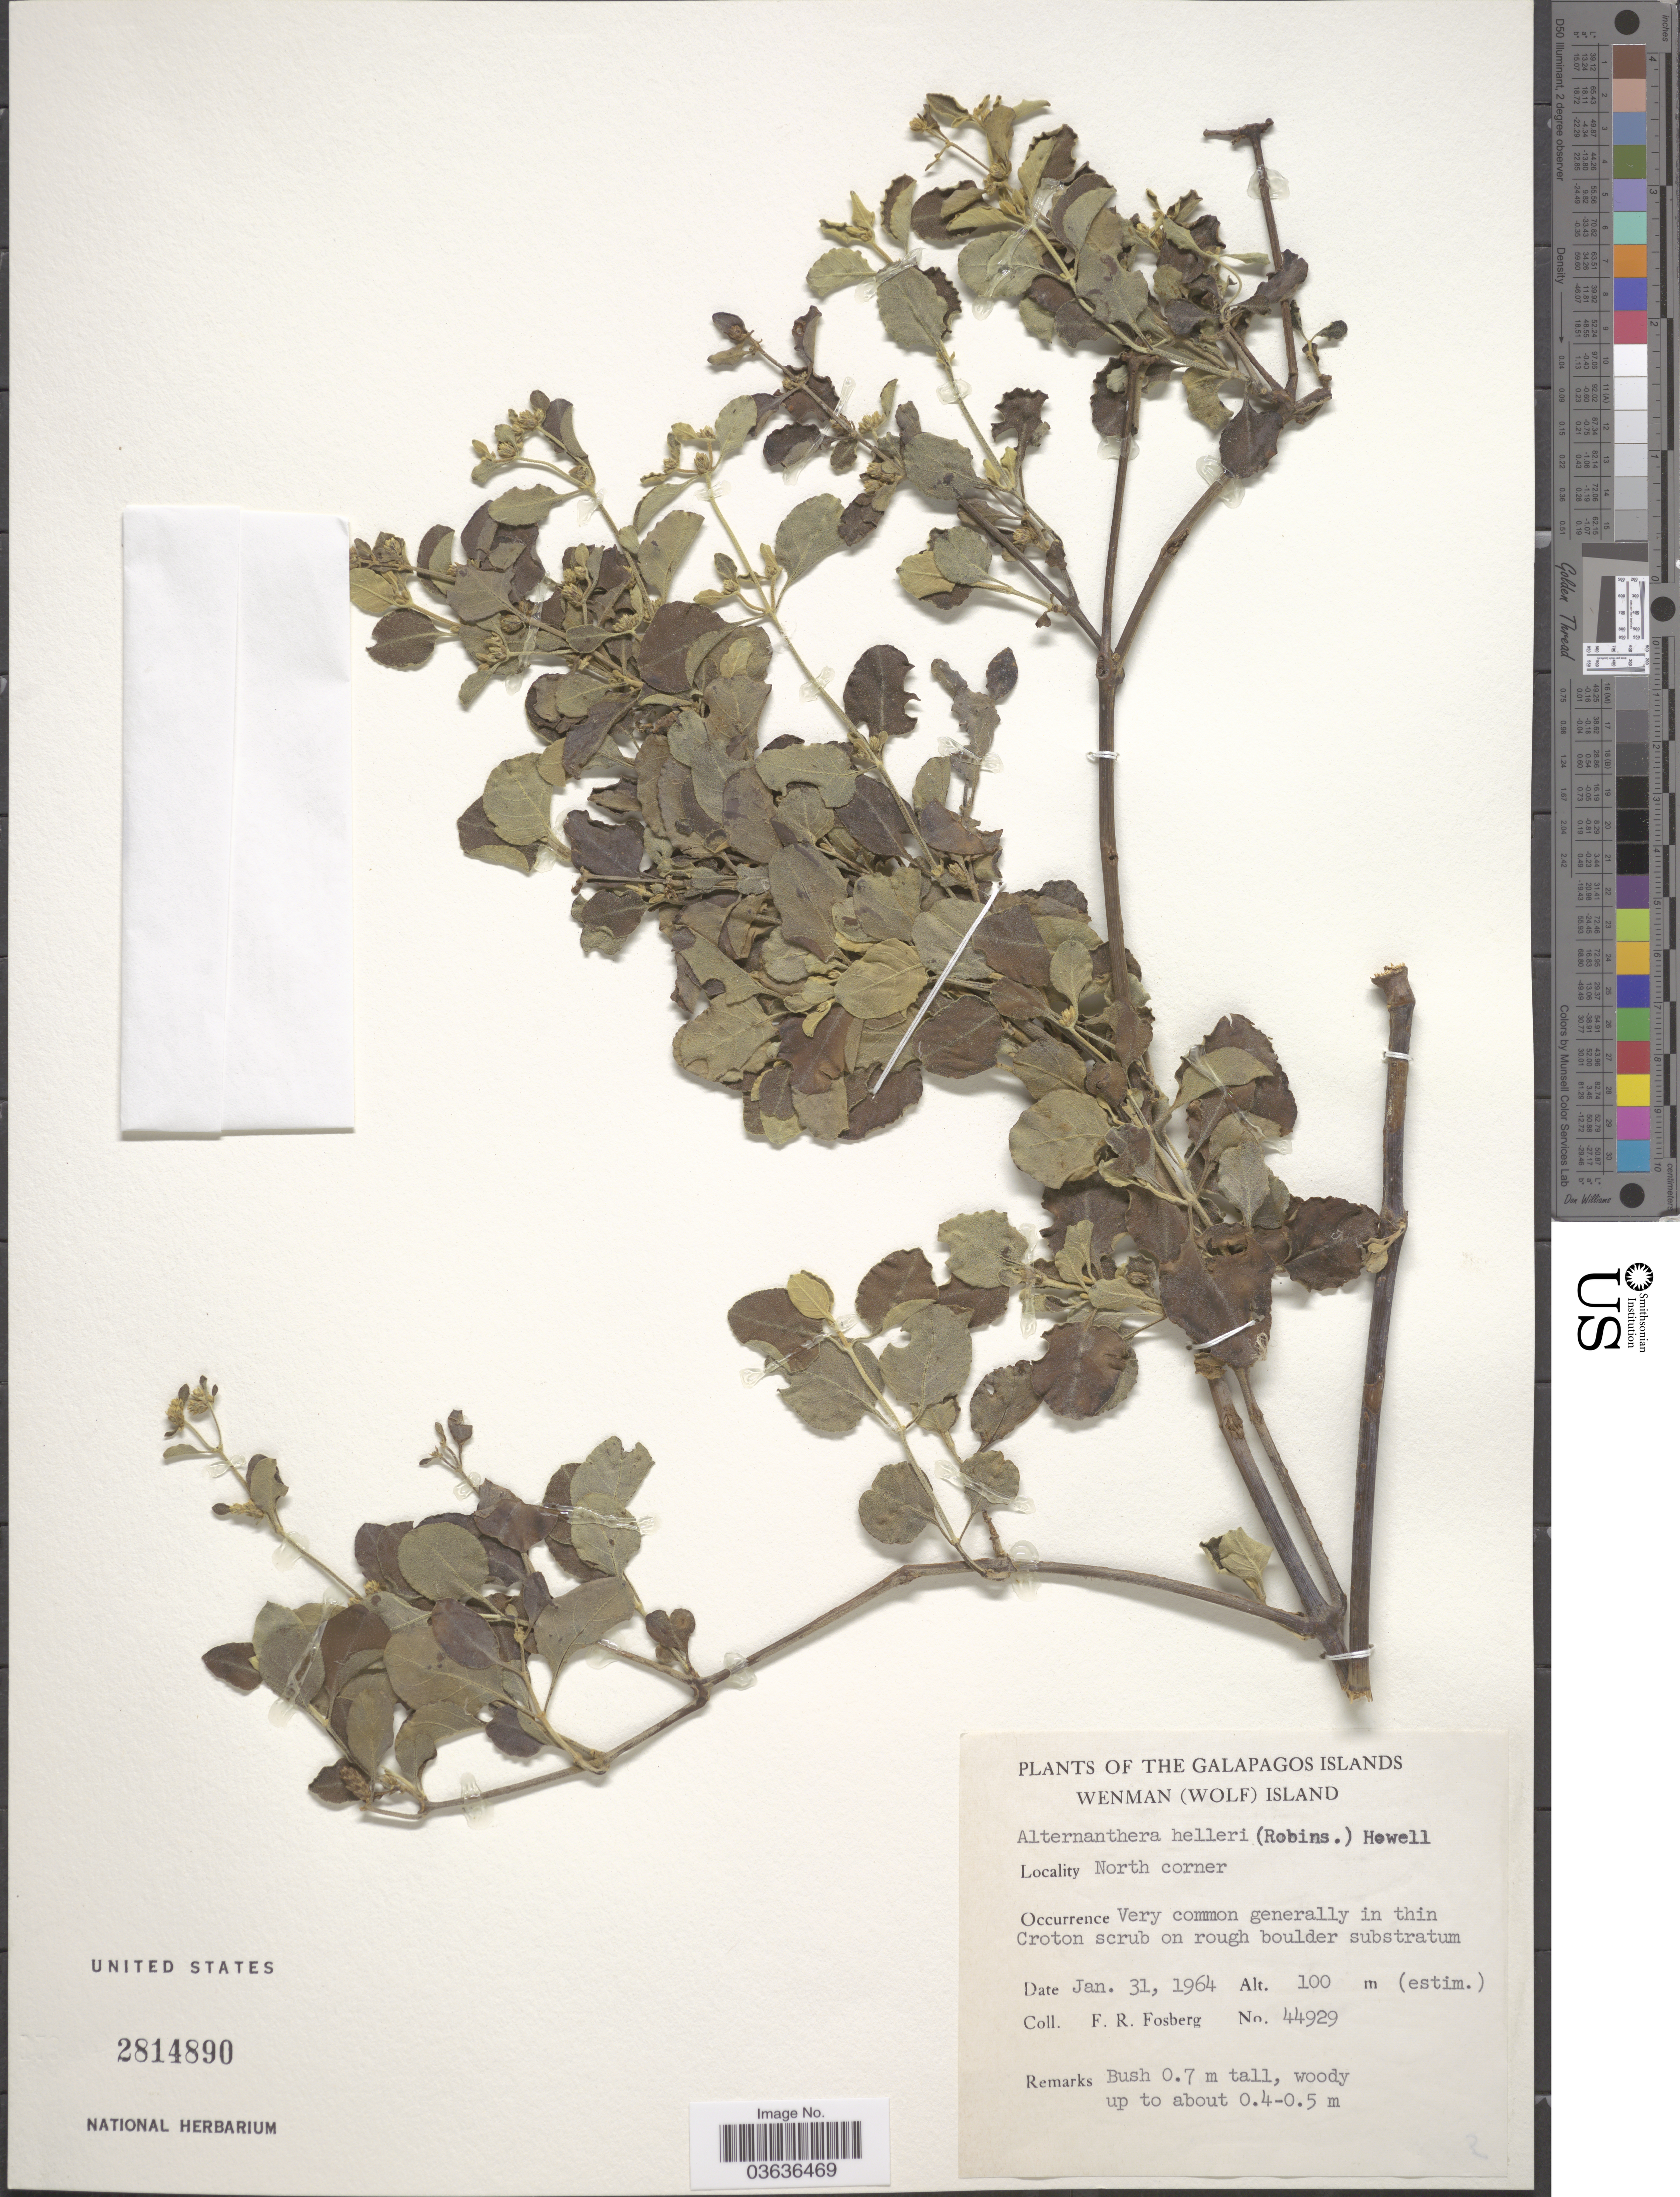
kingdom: Plantae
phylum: Tracheophyta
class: Magnoliopsida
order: Caryophyllales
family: Amaranthaceae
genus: Alternanthera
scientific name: Alternanthera helleri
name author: (B.L. Rob.) J.T. Howell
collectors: F. R. Fosberg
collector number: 44929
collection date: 1964-01-31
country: Ecuador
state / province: Colón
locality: The Galapagos Islands. Wenman (Wolf) Island. North corner.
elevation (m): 100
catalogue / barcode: US 2814890